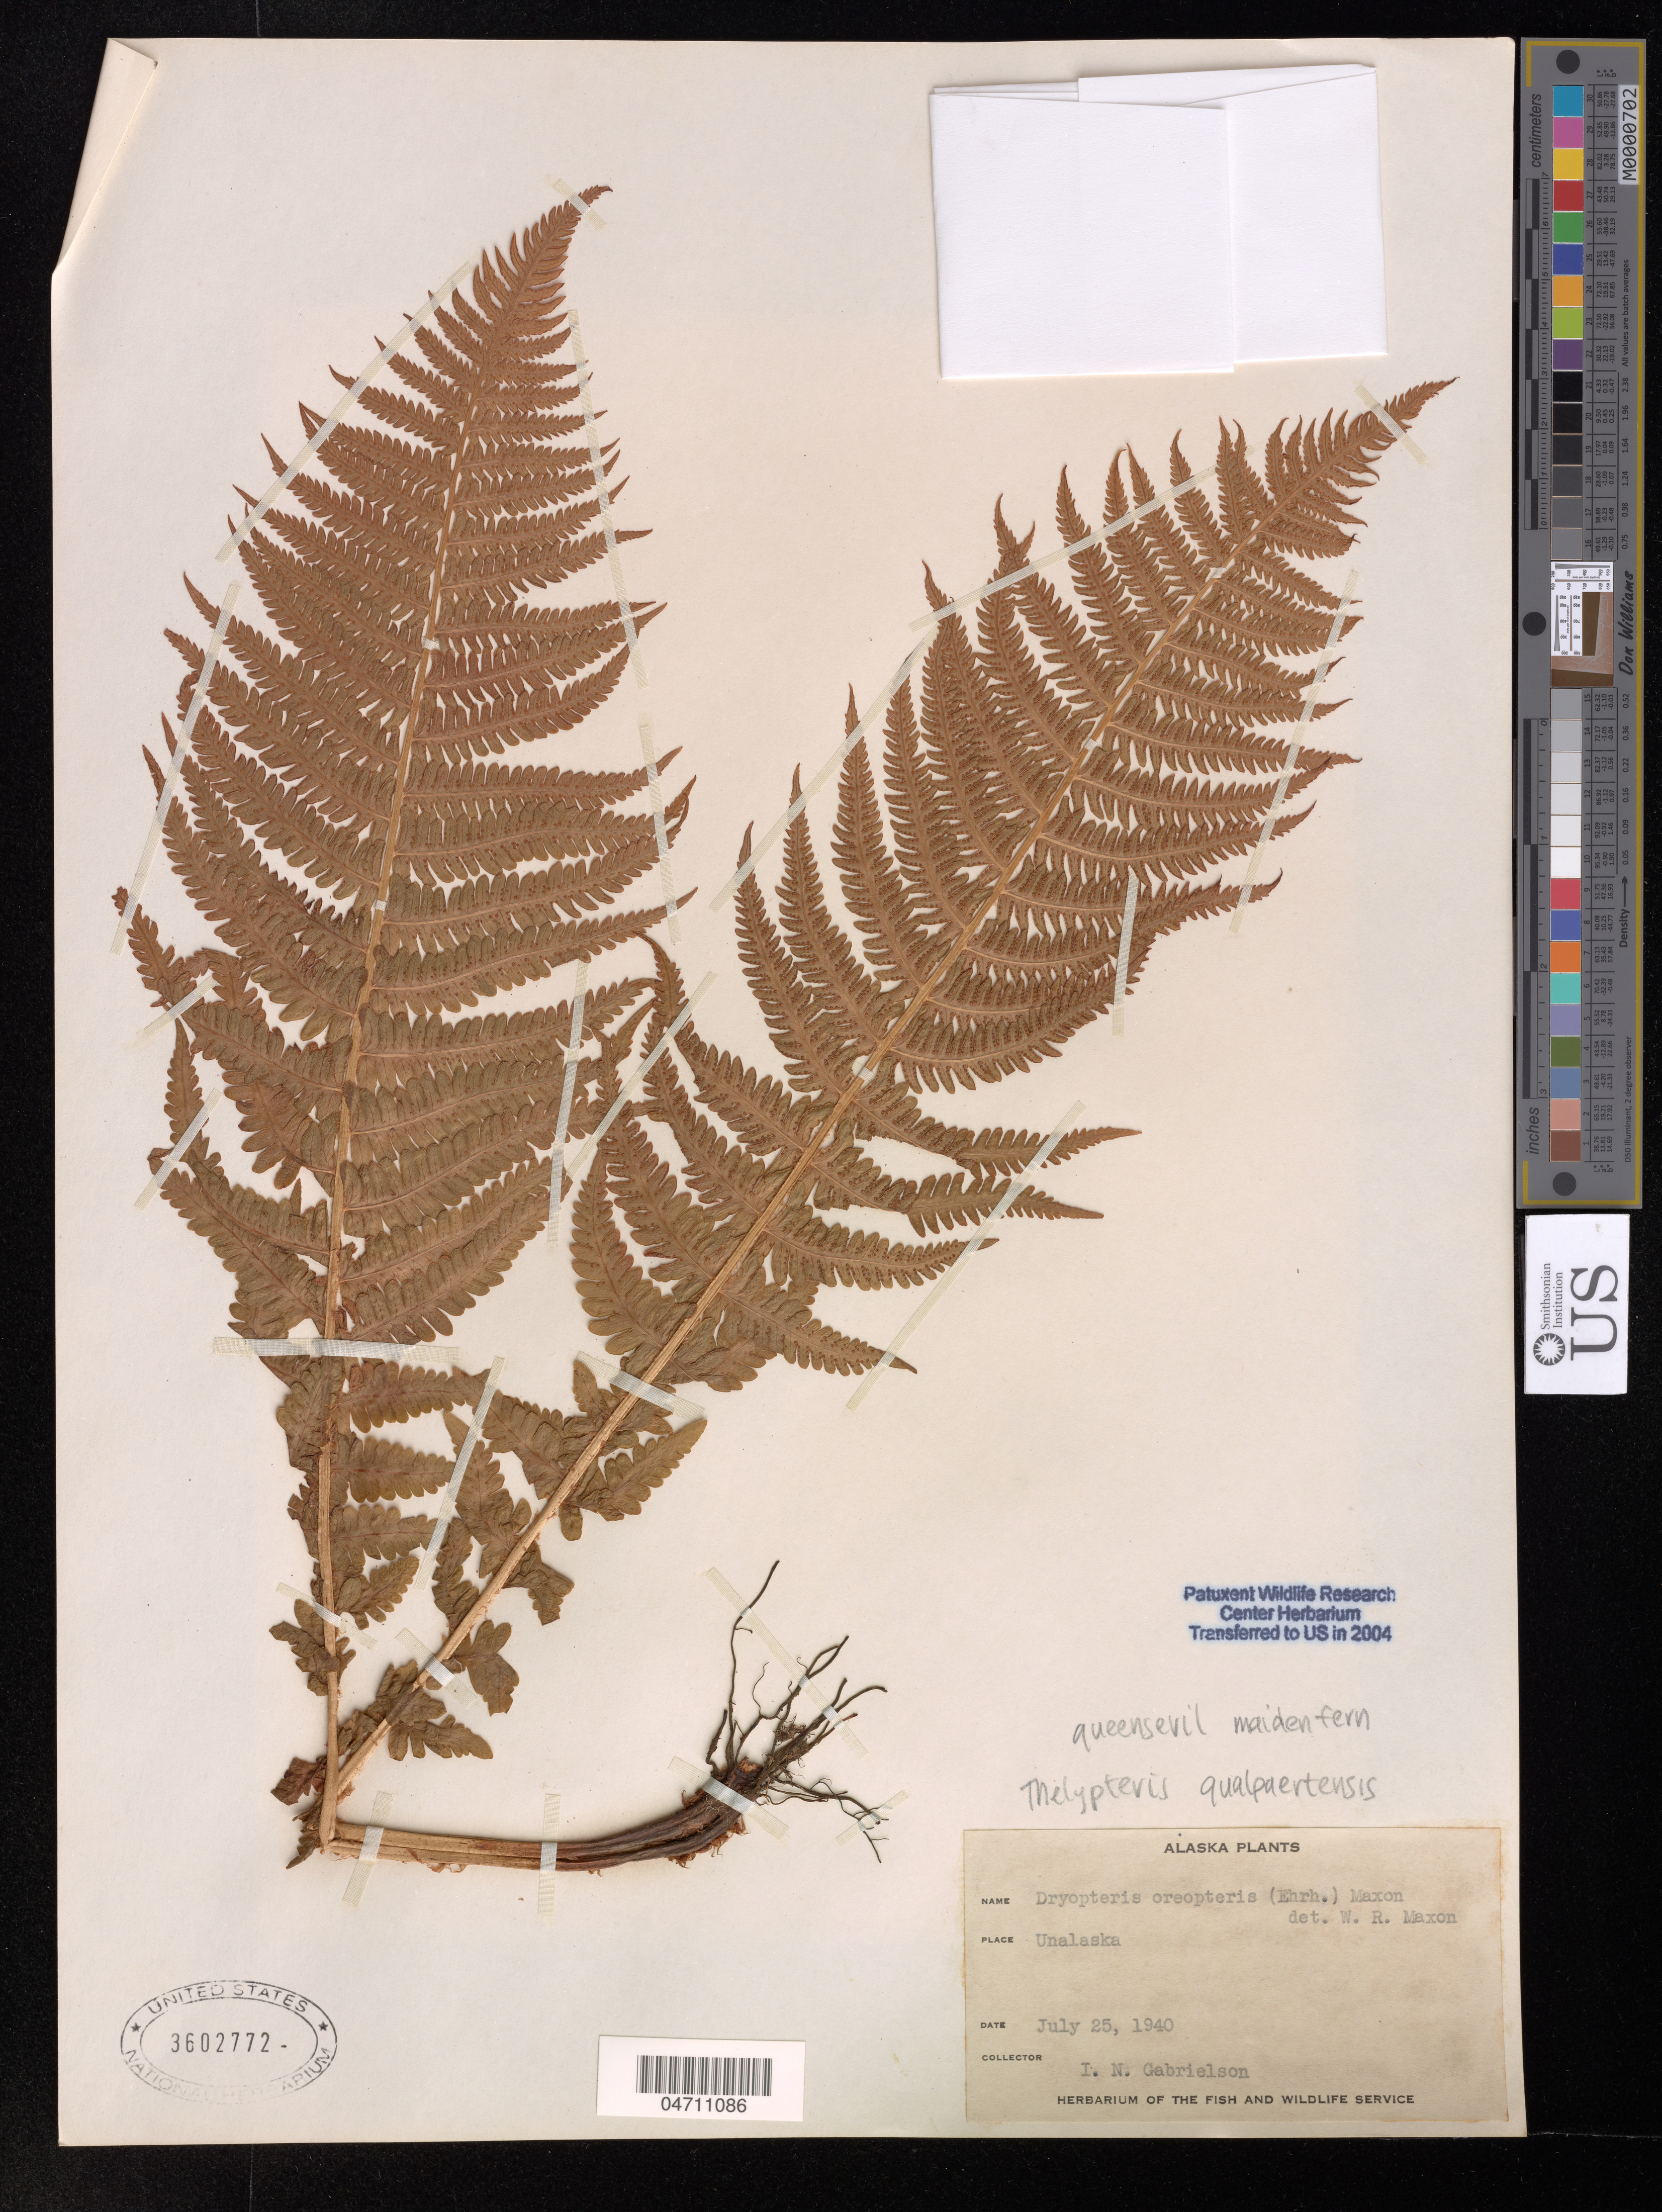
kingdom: Plantae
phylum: Tracheophyta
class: Polypodiopsida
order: Polypodiales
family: Dryopteridaceae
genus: Dryopteris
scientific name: Dryopteris oreopteris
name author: (Sw.) Maxon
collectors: I. Gabrielson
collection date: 1940-07-25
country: United States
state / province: Alaska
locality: Unalaska.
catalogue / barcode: US 3602772